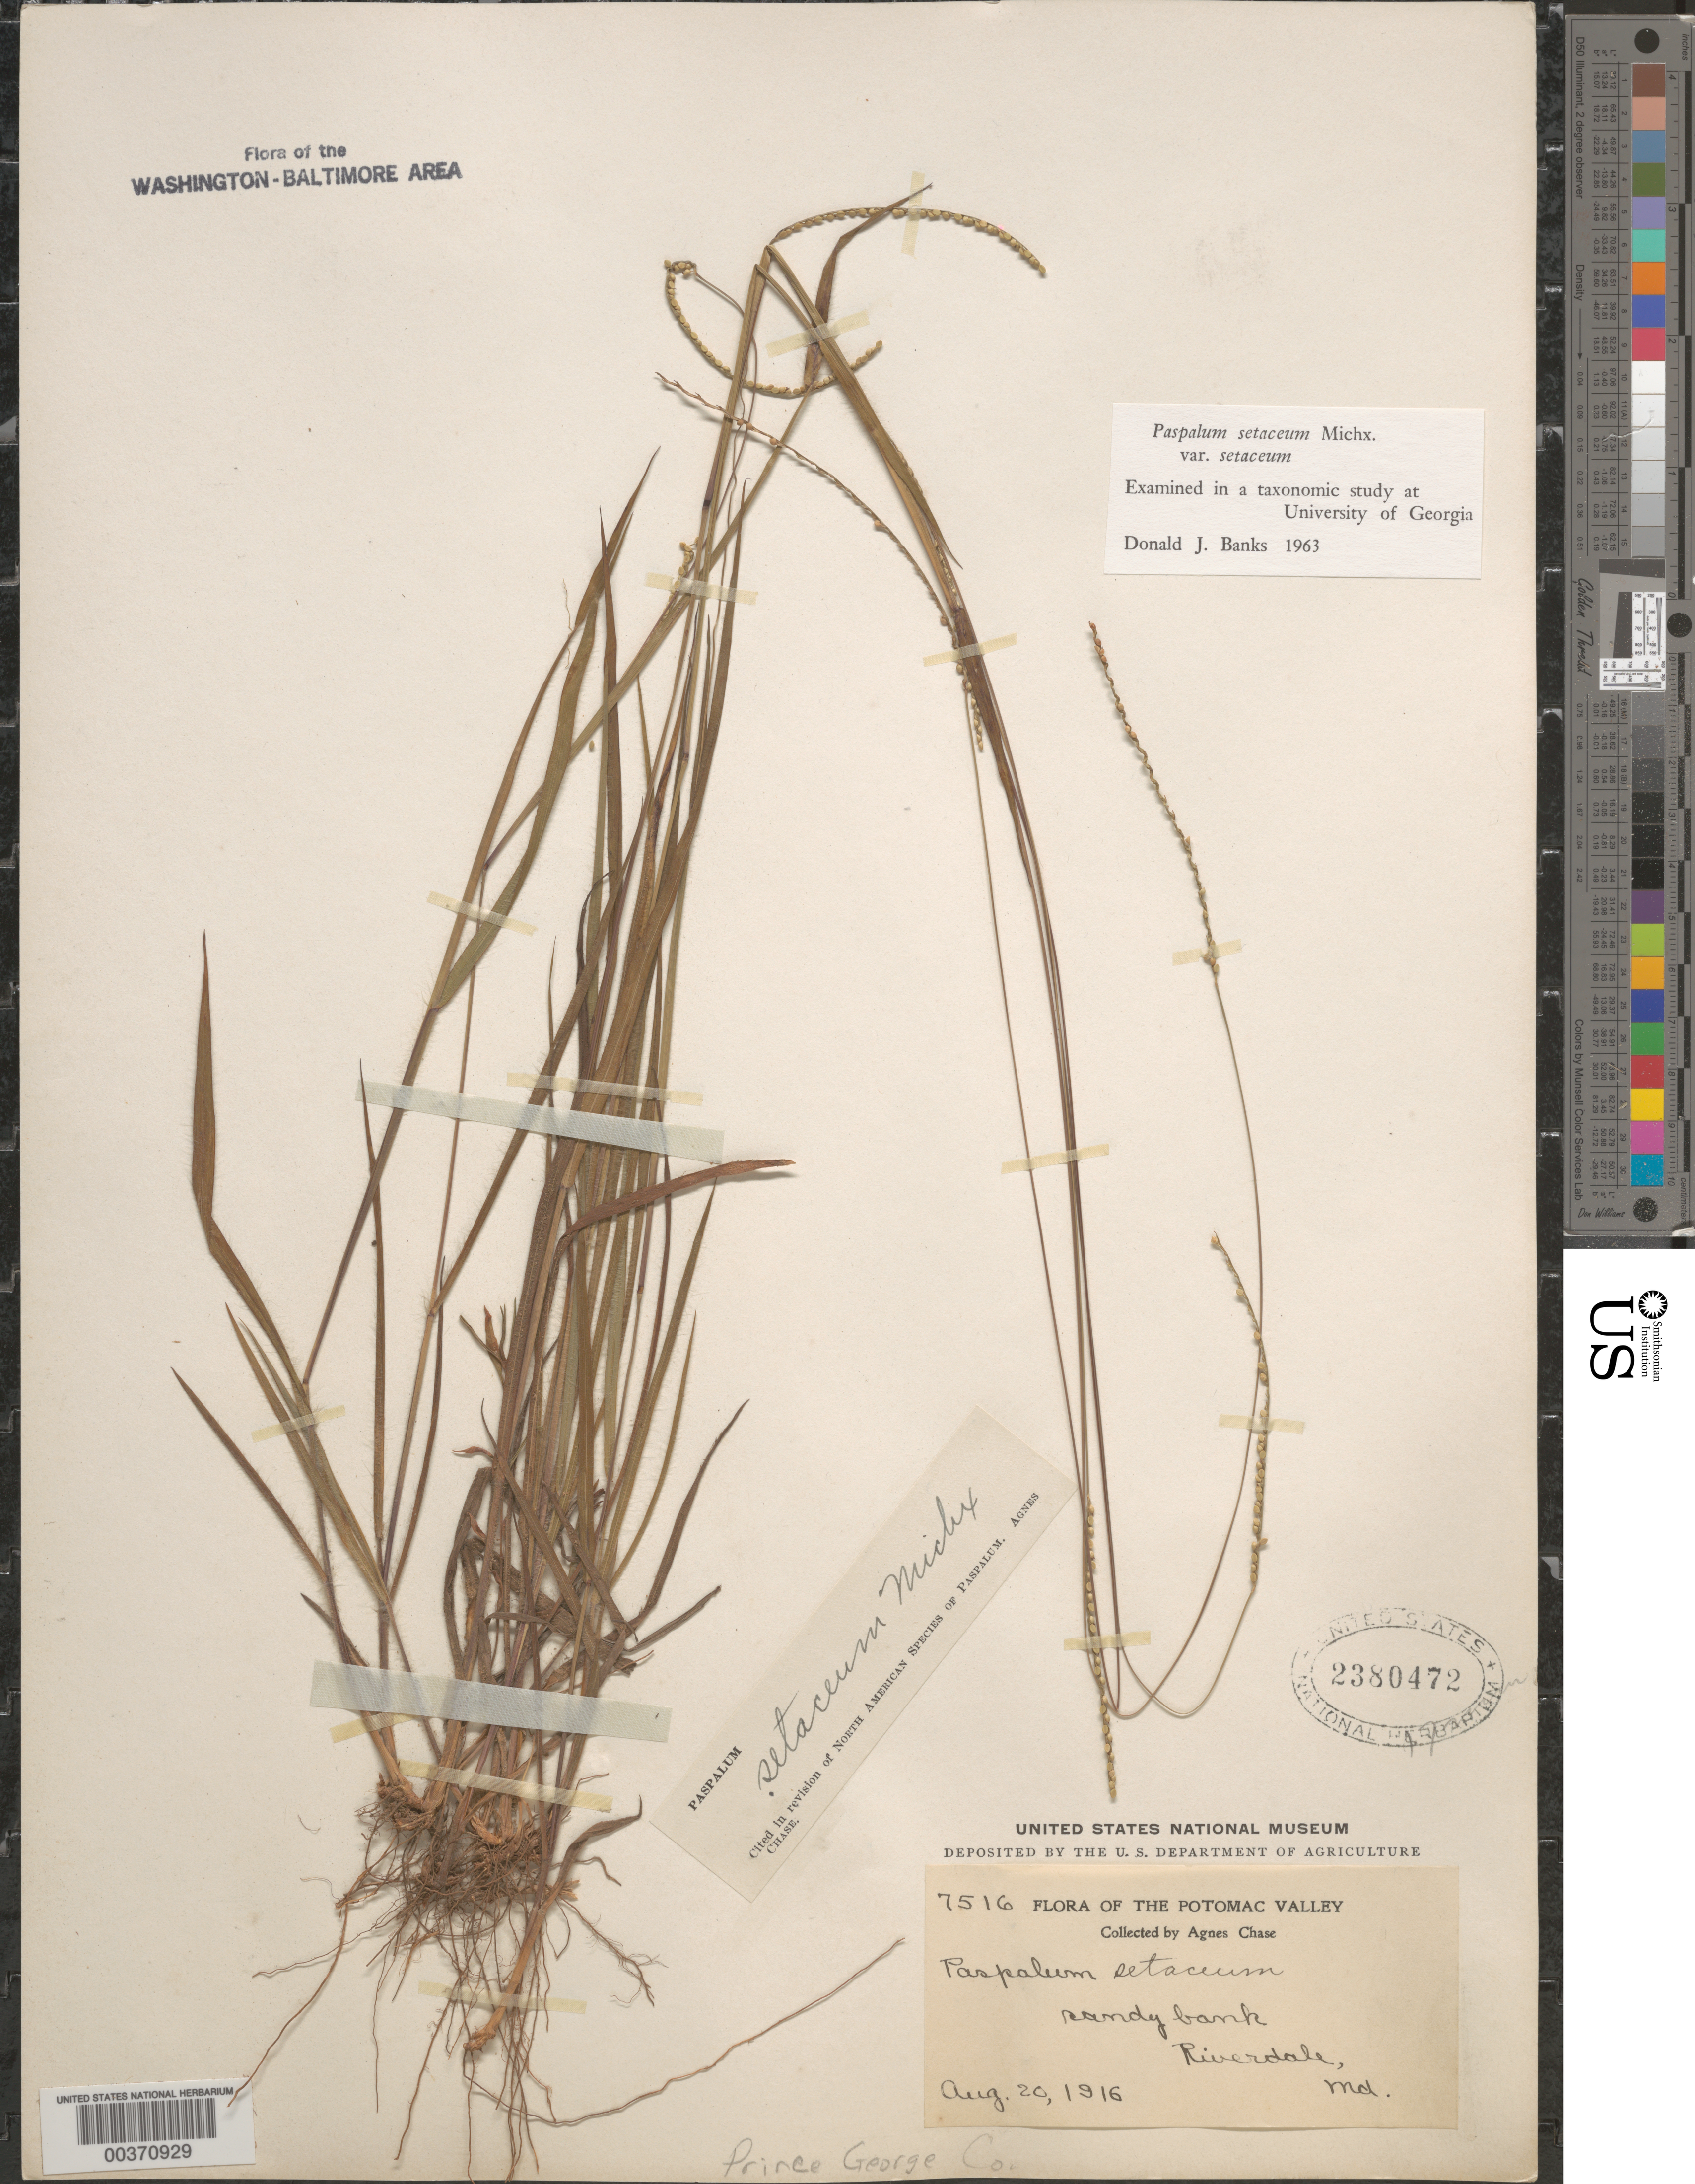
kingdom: Plantae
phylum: Tracheophyta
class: Liliopsida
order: Poales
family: Poaceae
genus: Paspalum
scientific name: Paspalum setaceum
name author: Michx.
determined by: Banks, D. J.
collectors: A. Chase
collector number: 7516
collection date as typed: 20 Aug 1916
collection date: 1916-08-20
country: United States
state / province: Maryland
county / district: Prince George's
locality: Riverdale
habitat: Sandy beach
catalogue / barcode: US 2380472